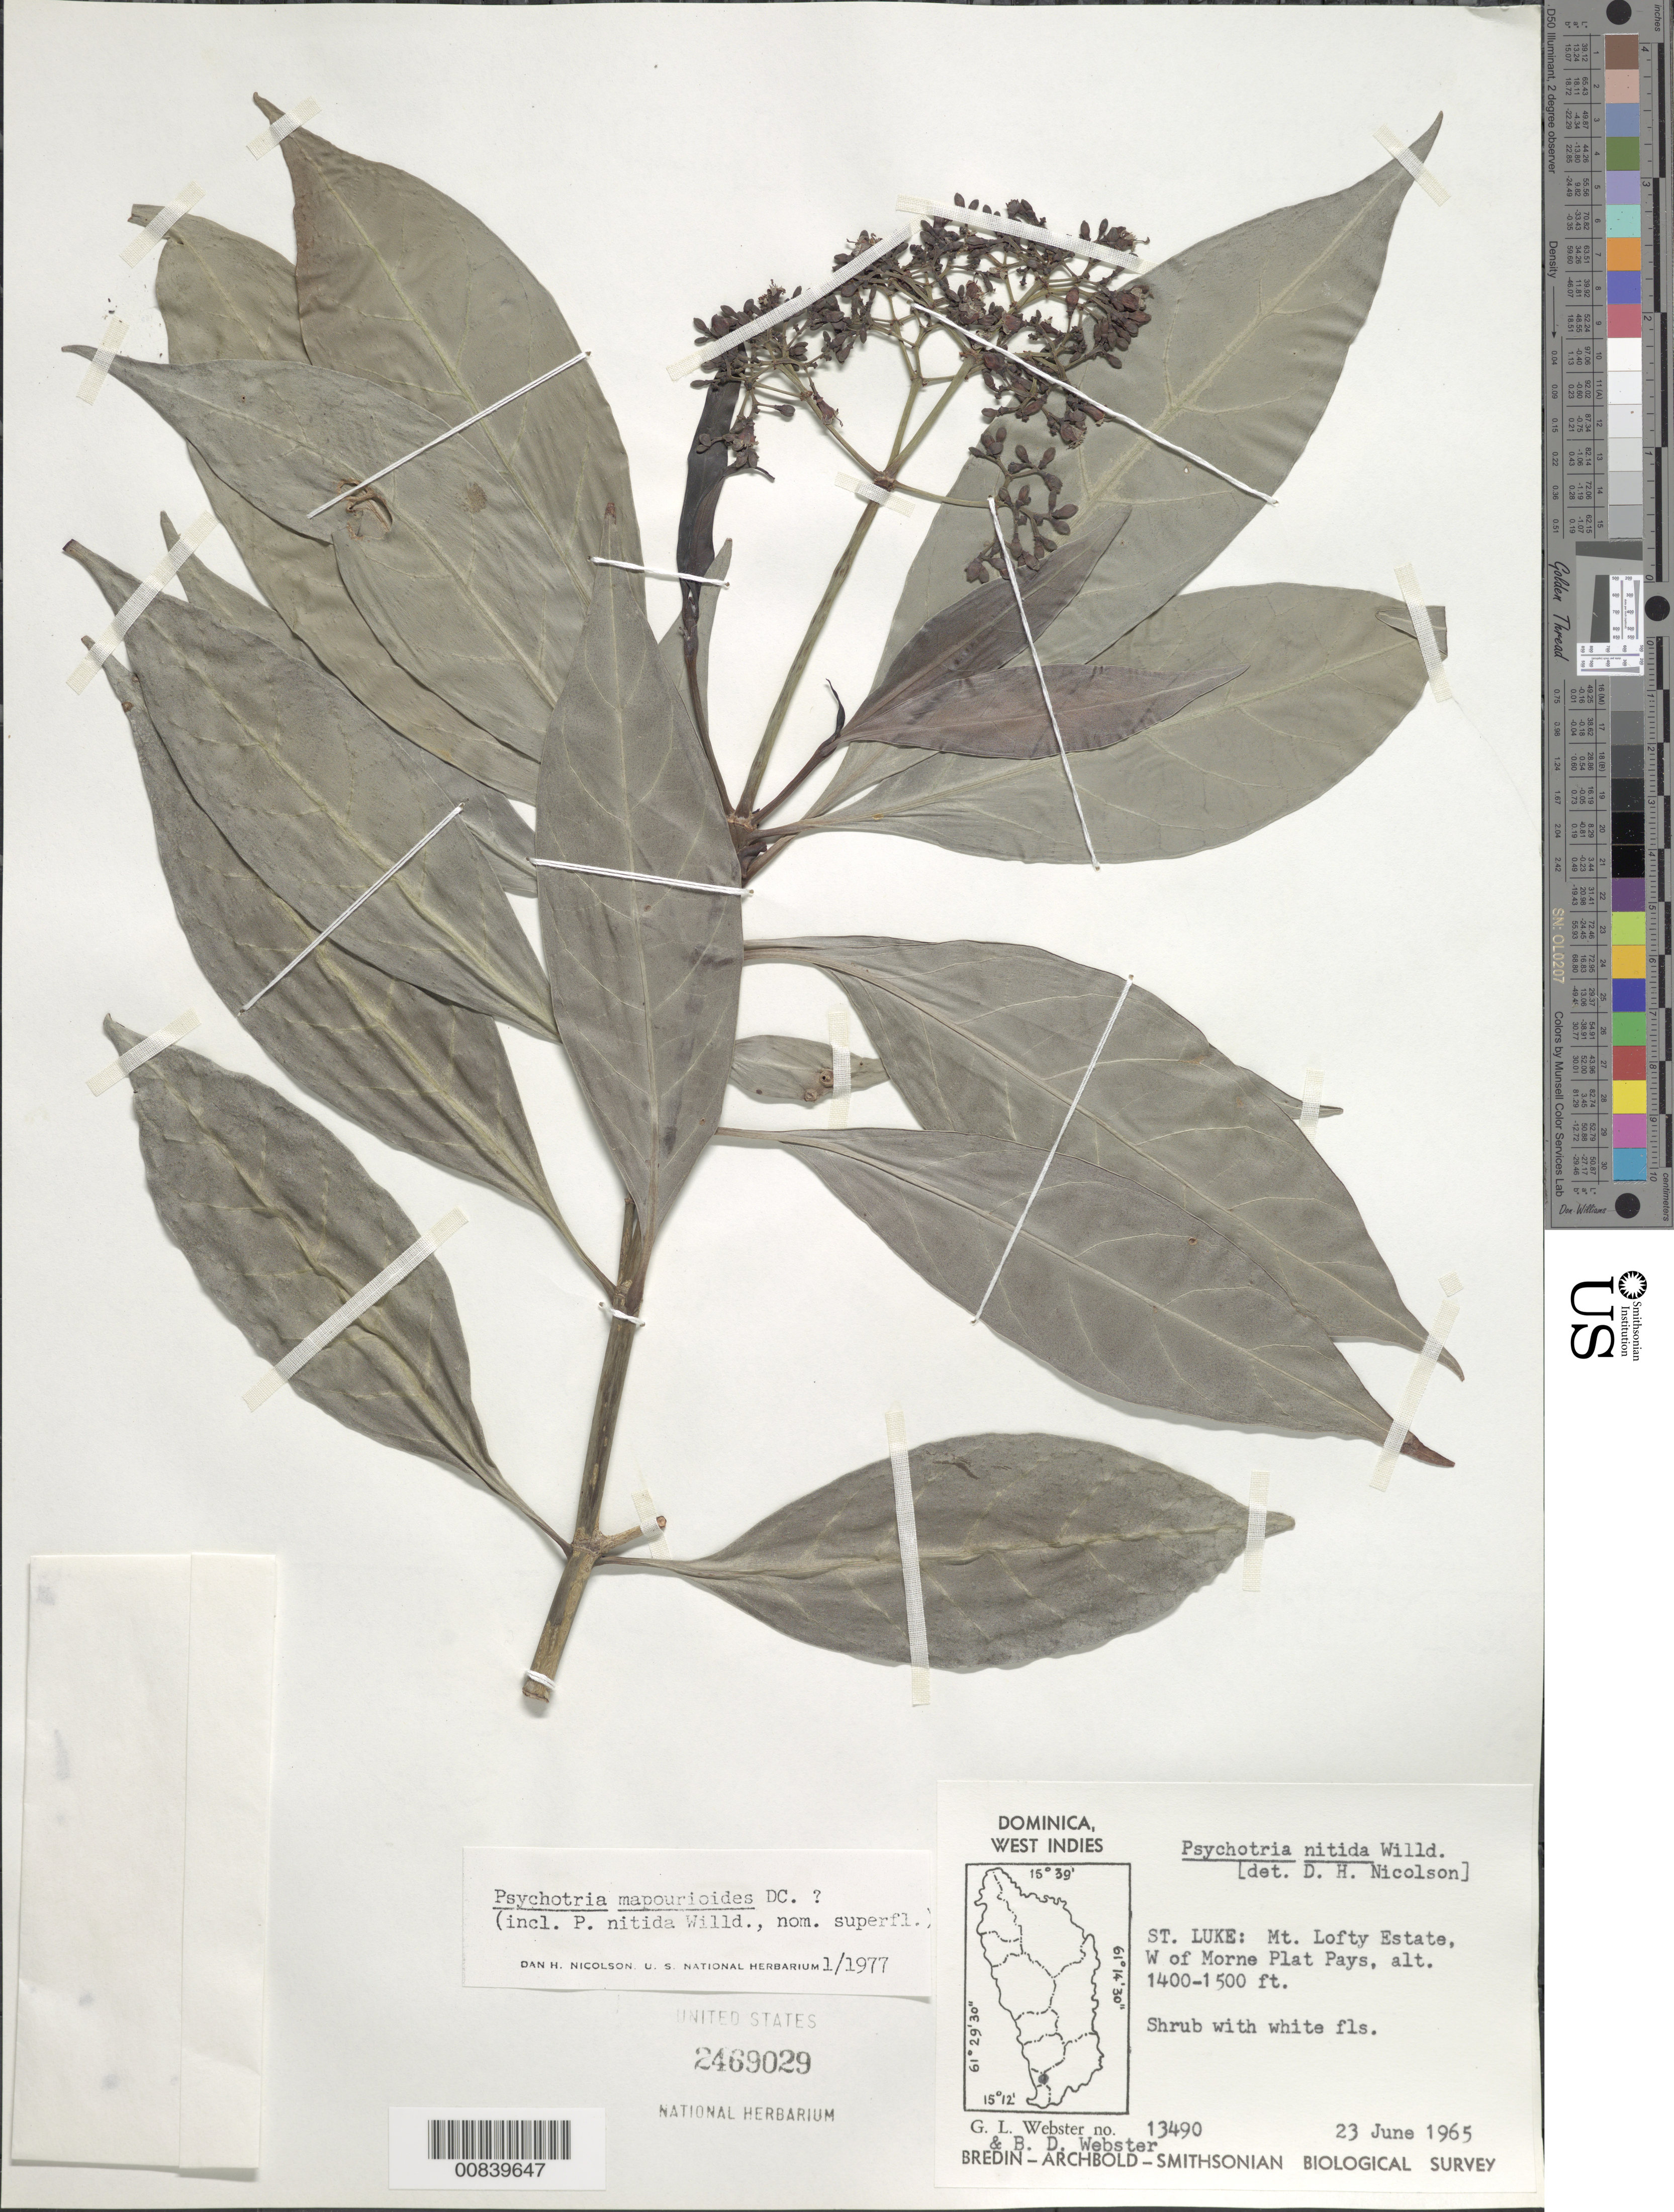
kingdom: Plantae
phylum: Tracheophyta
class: Magnoliopsida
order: Gentianales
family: Rubiaceae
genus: Psychotria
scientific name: Psychotria mapourioides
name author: DC.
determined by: Nicolson, Dan H.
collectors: G. L. Webster & B. D. Webster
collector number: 13490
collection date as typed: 23 Jun 1965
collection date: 1965-06-23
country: Dominica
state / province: St. Luke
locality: Mt. Lofty Estate, W of Morne Plat Pays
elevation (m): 427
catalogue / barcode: US 2469029